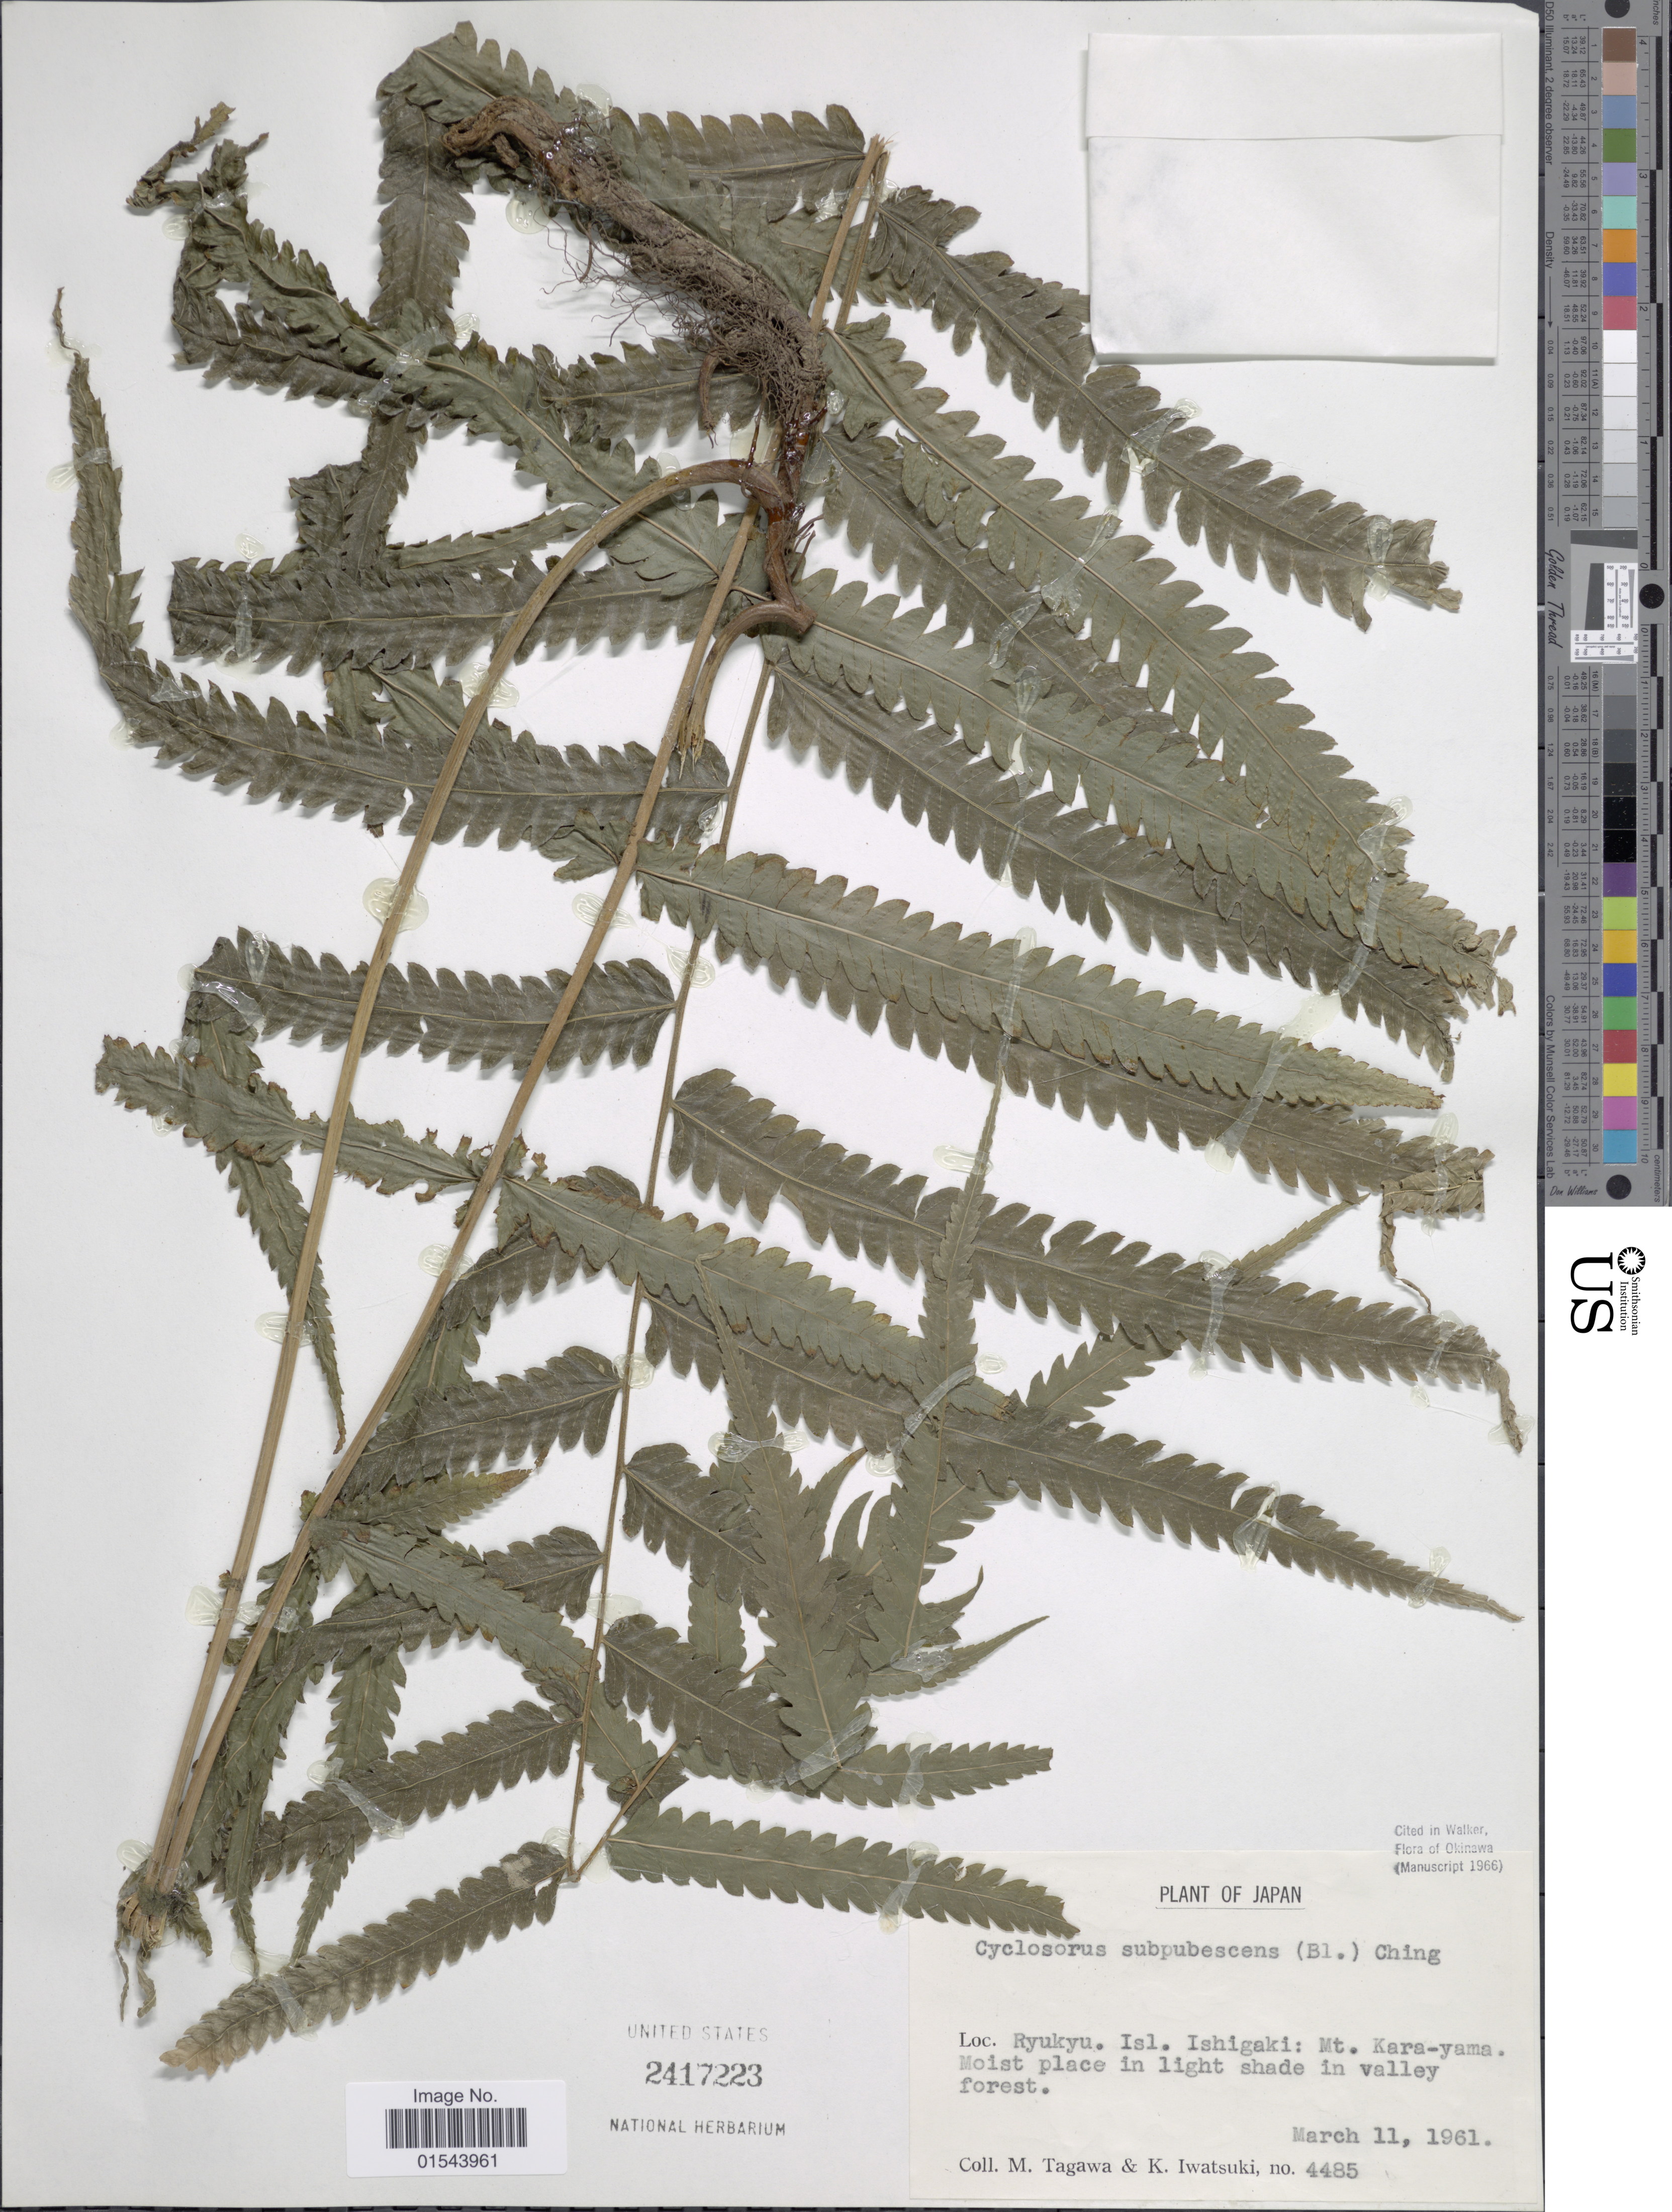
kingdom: Plantae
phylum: Tracheophyta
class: Polypodiopsida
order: Polypodiales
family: Thelypteridaceae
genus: Christella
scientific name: Christella subpubescens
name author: (Blume) Holttum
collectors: M. Tagawa & K. Iwatsuki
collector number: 4485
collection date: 1961-03-11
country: Japan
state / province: Okinawa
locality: Ryukyu Isl. Ishigaki: Mt Kara-yama. Moist place in light shade in valley forest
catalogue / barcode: US 2417223